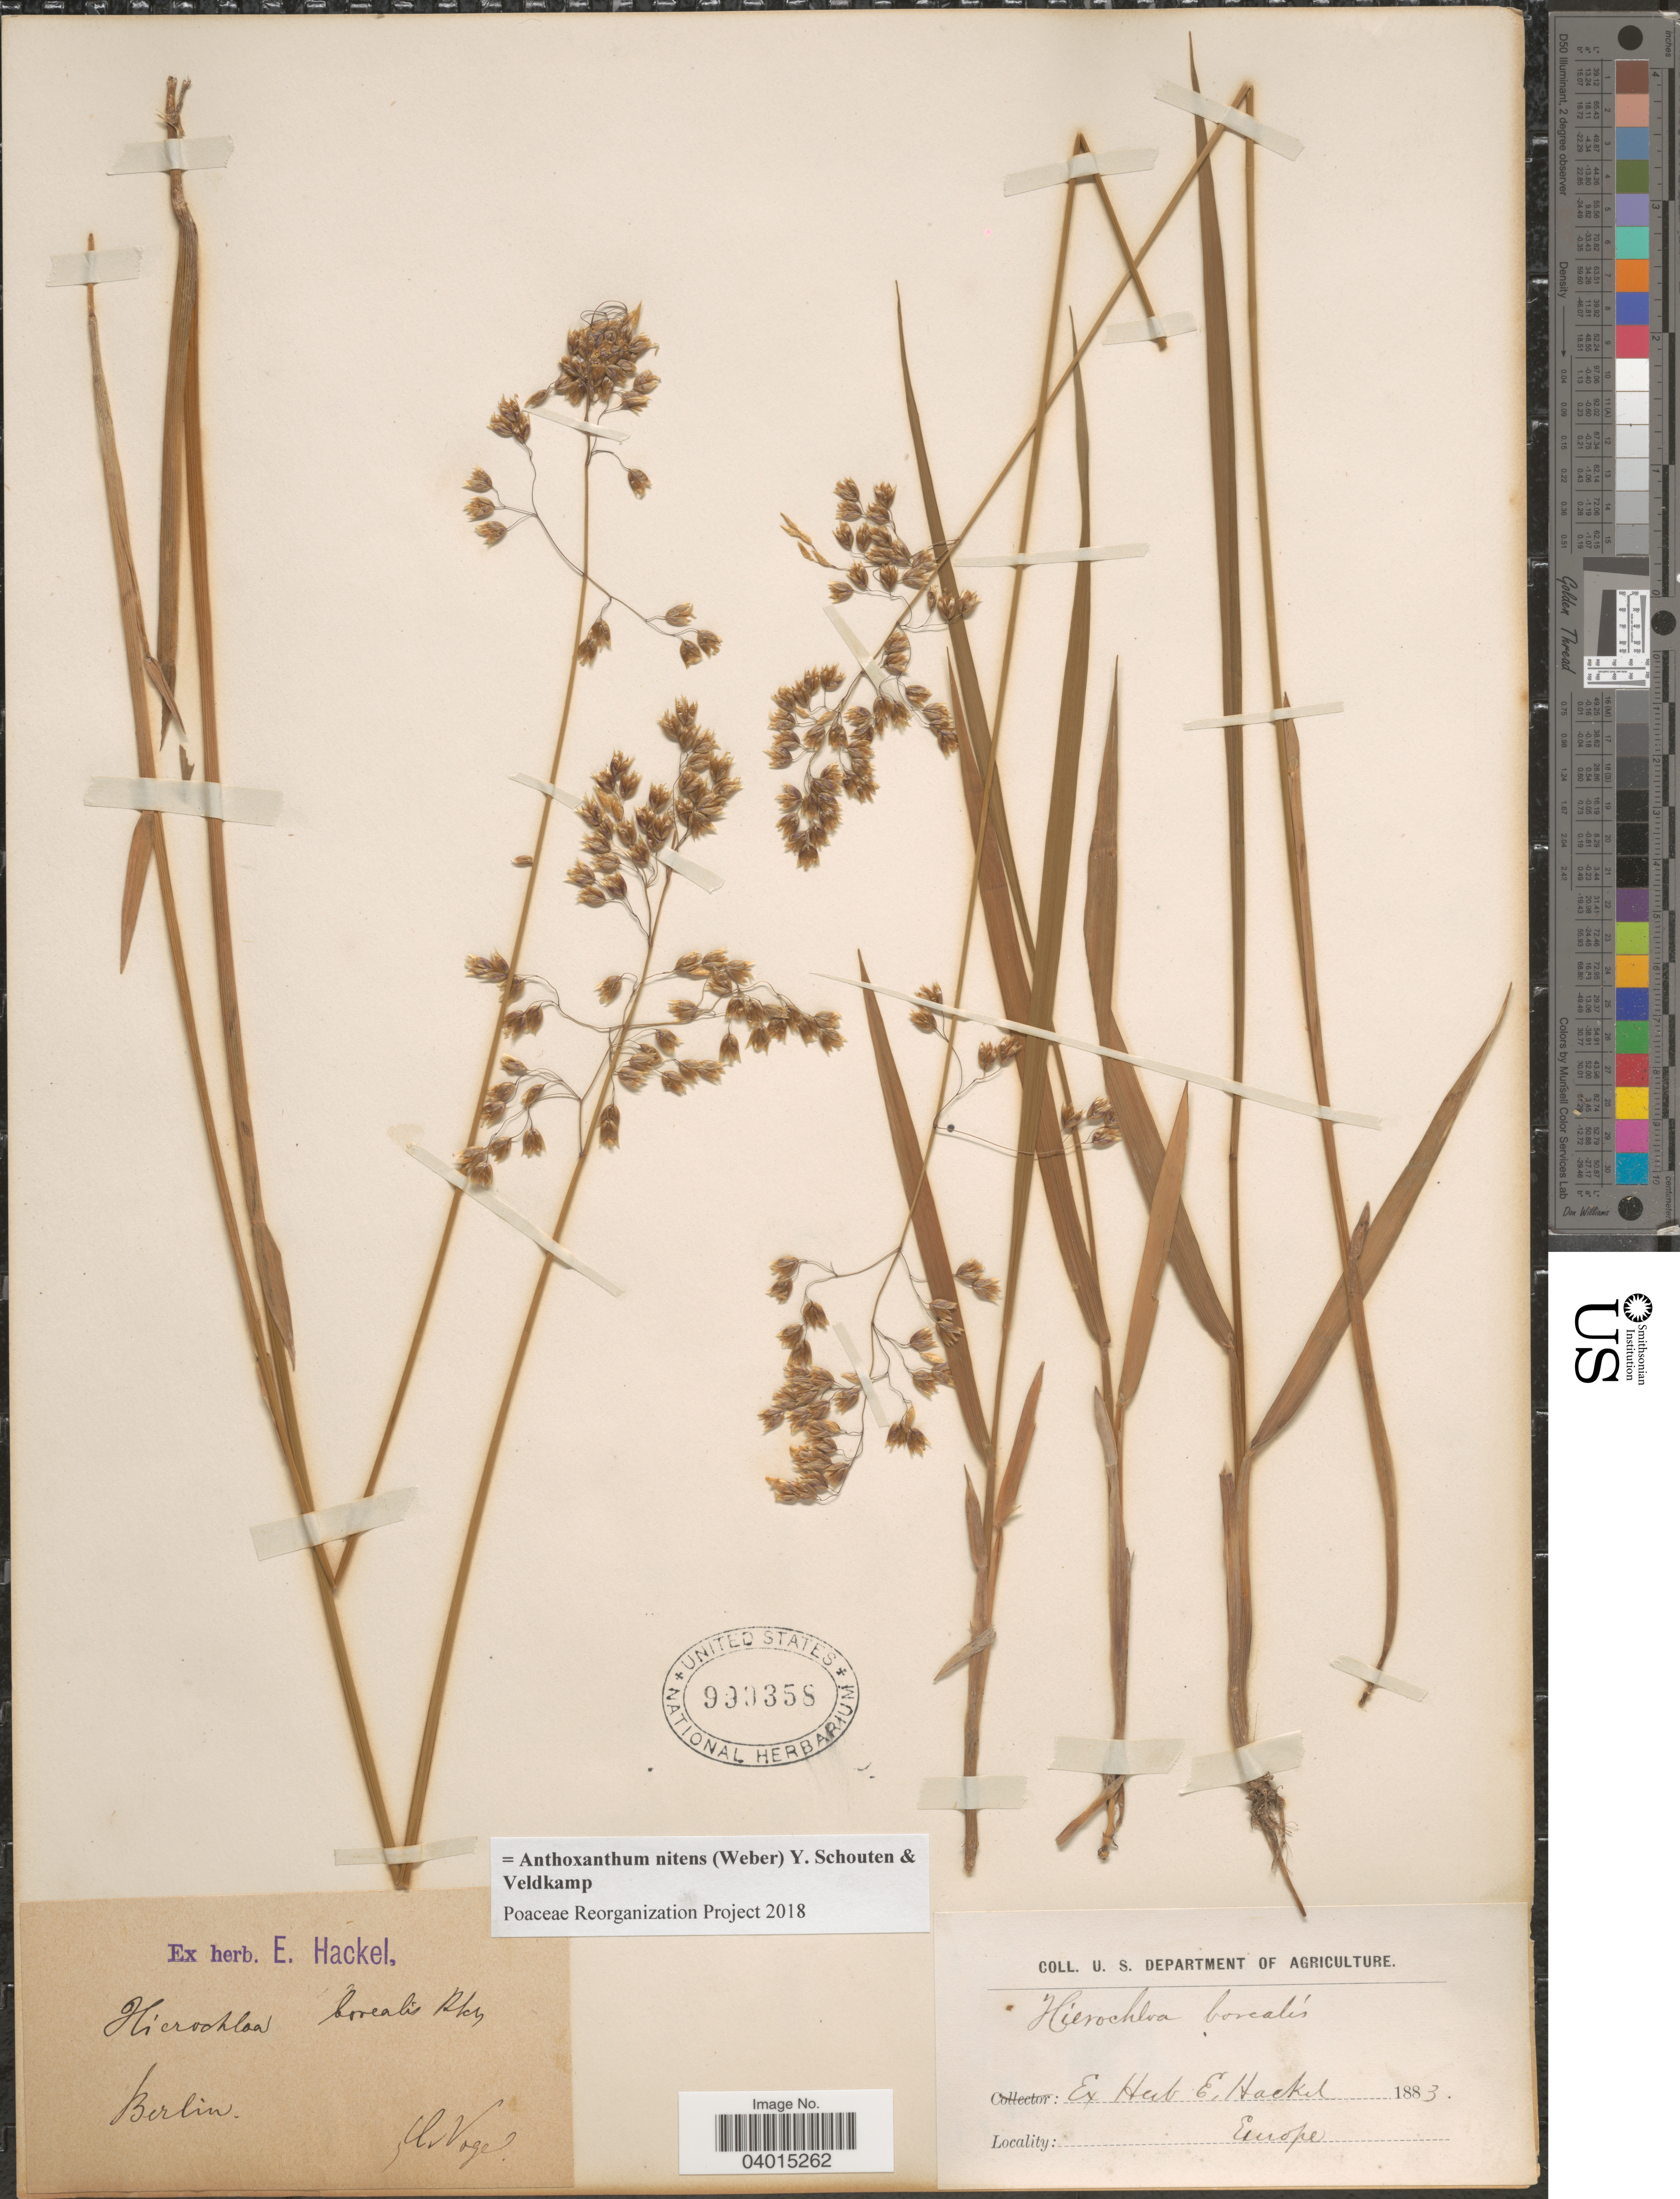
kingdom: Plantae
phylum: Tracheophyta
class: Liliopsida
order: Poales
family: Poaceae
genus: Anthoxanthum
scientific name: Anthoxanthum nitens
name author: (G.H. Weber) R.T.A. Schouten & Veldkamp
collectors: A. Vogel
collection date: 1883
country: Germany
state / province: Berlin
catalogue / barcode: US 990358